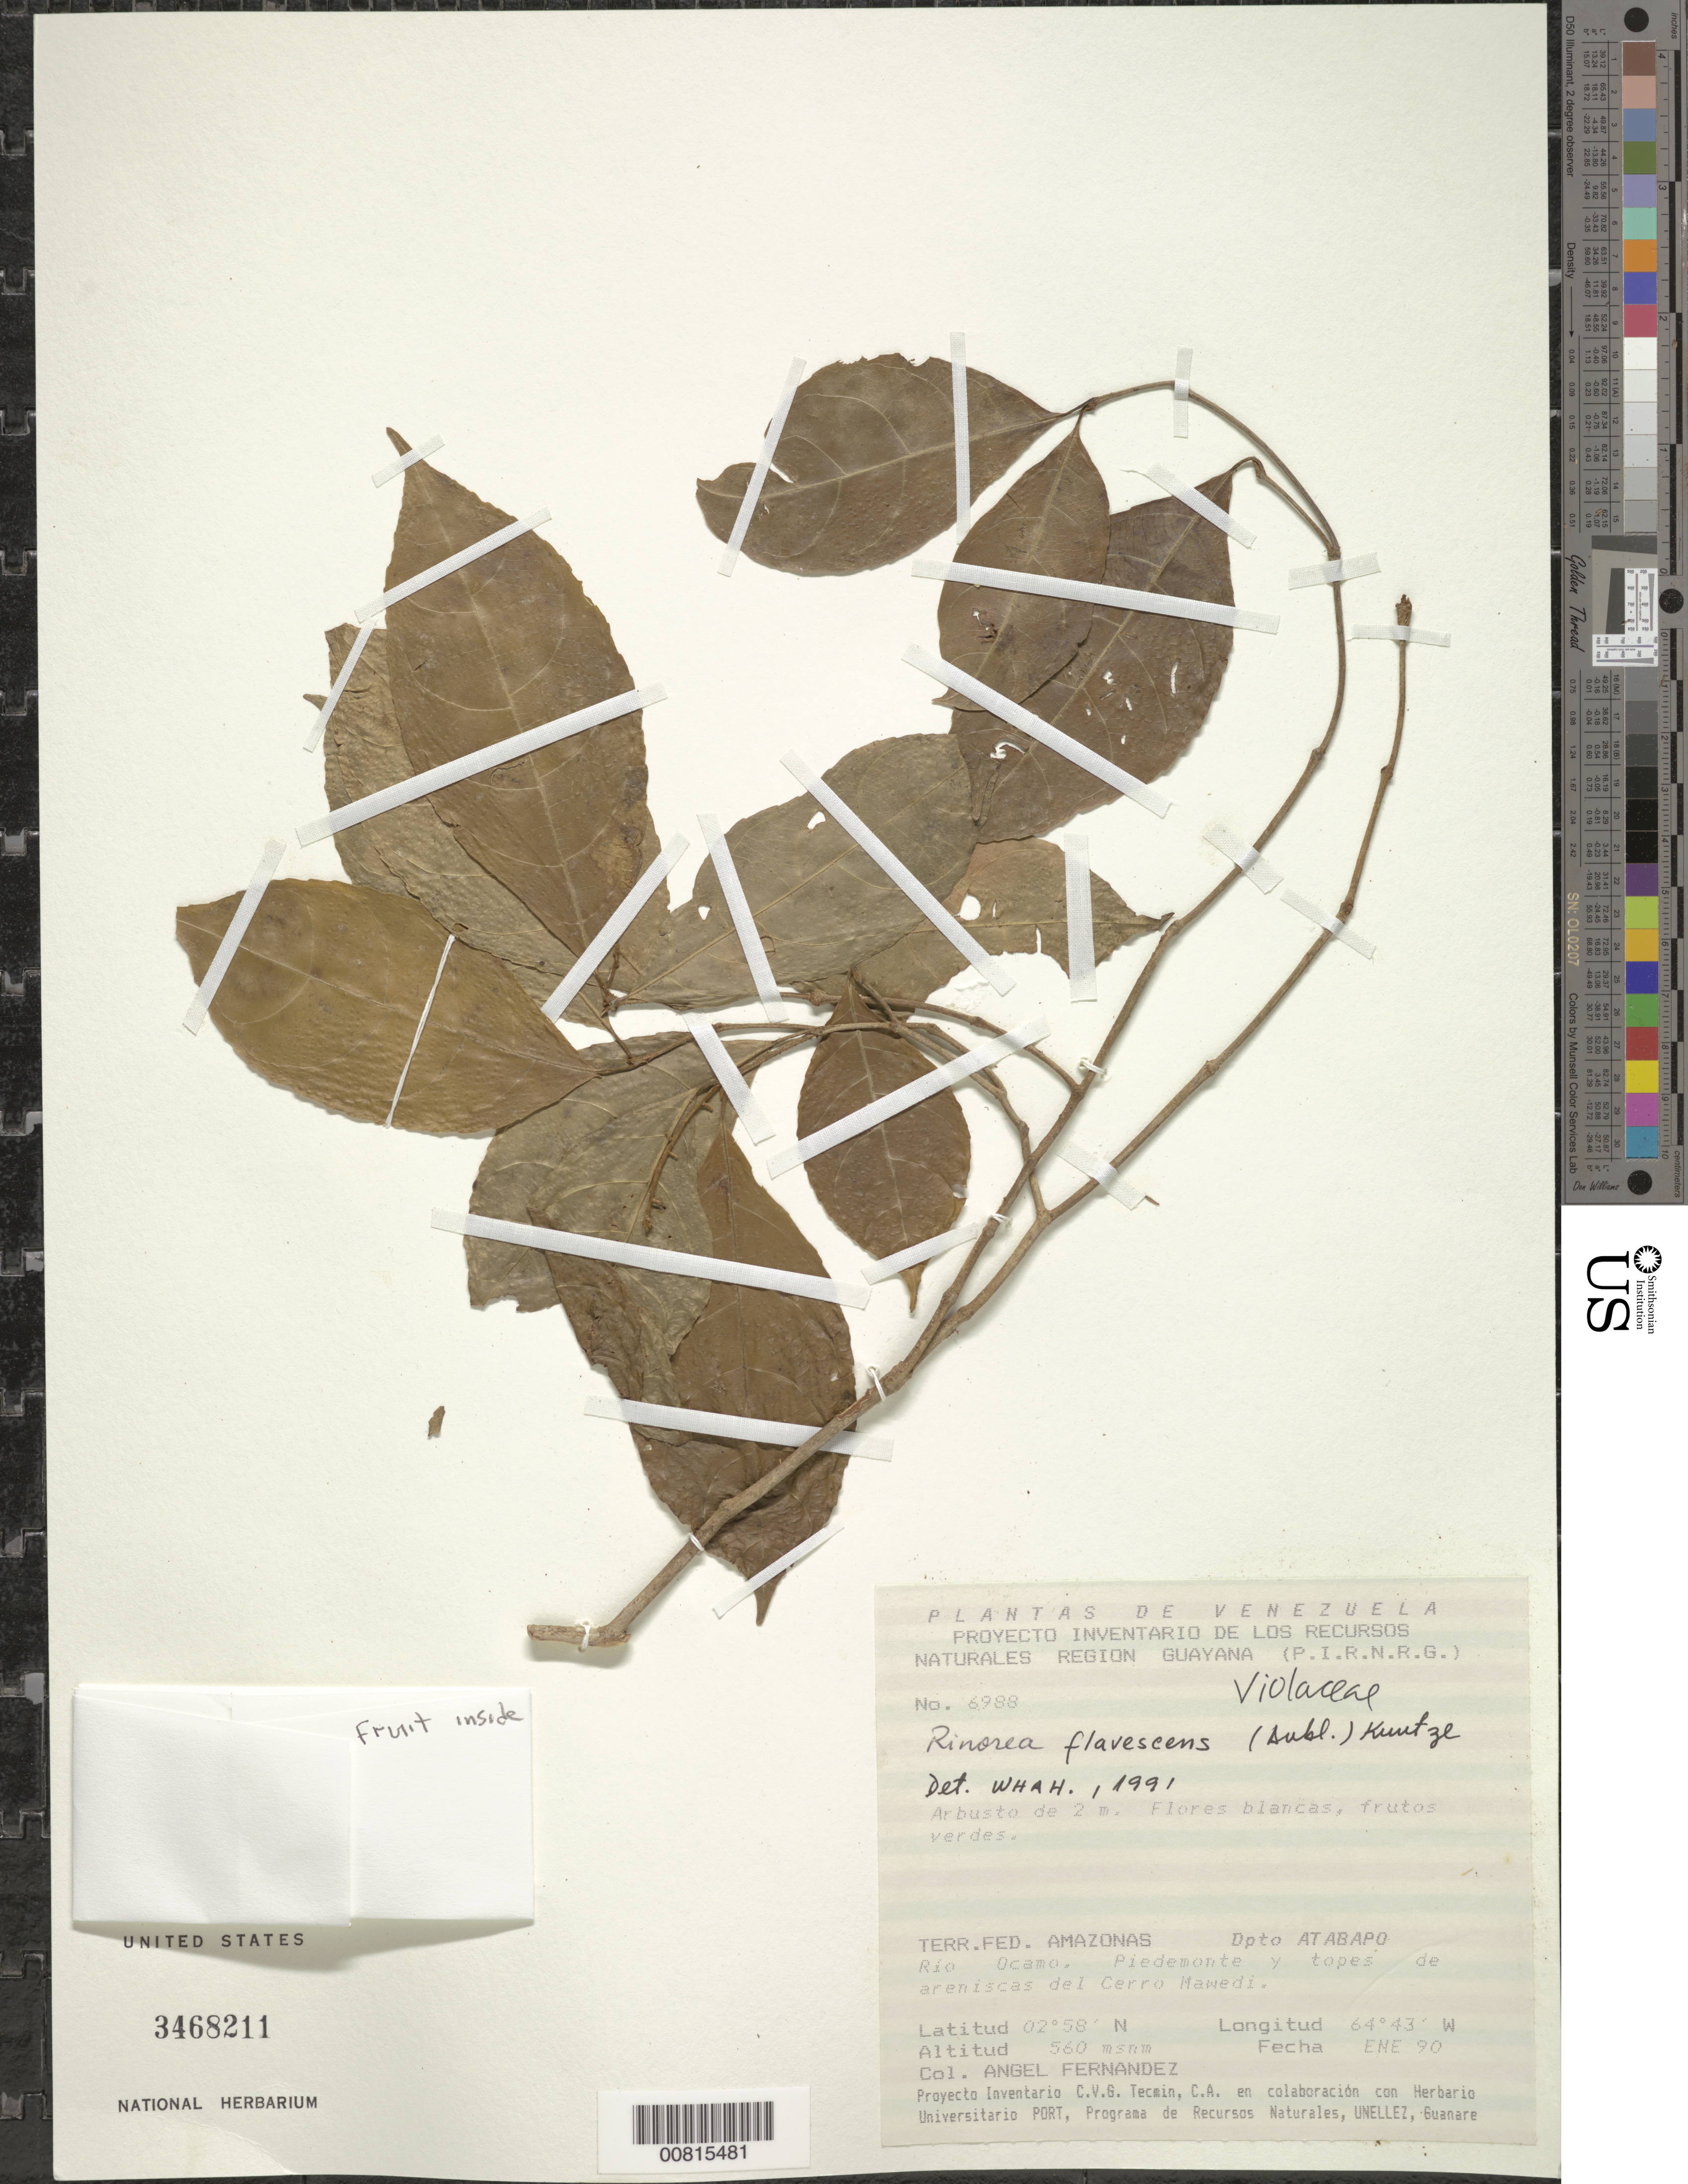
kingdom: Plantae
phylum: Tracheophyta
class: Magnoliopsida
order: Malpighiales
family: Violaceae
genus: Rinorea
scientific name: Rinorea pubiflora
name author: (Benth.) Sprague & Sandwith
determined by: Strong, Mark T., (BOT), Smithsonian Institution - National Museum of Natural History (UNITED STATES)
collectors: A. Fernández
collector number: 6988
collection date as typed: Jan-90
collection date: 1990-01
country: Venezuela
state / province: Amazonas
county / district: Atabapo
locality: Río Ocamo, Cerro Mawedi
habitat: Pidemonte y topes de areniscas del cerro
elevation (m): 560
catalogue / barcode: US 3468211